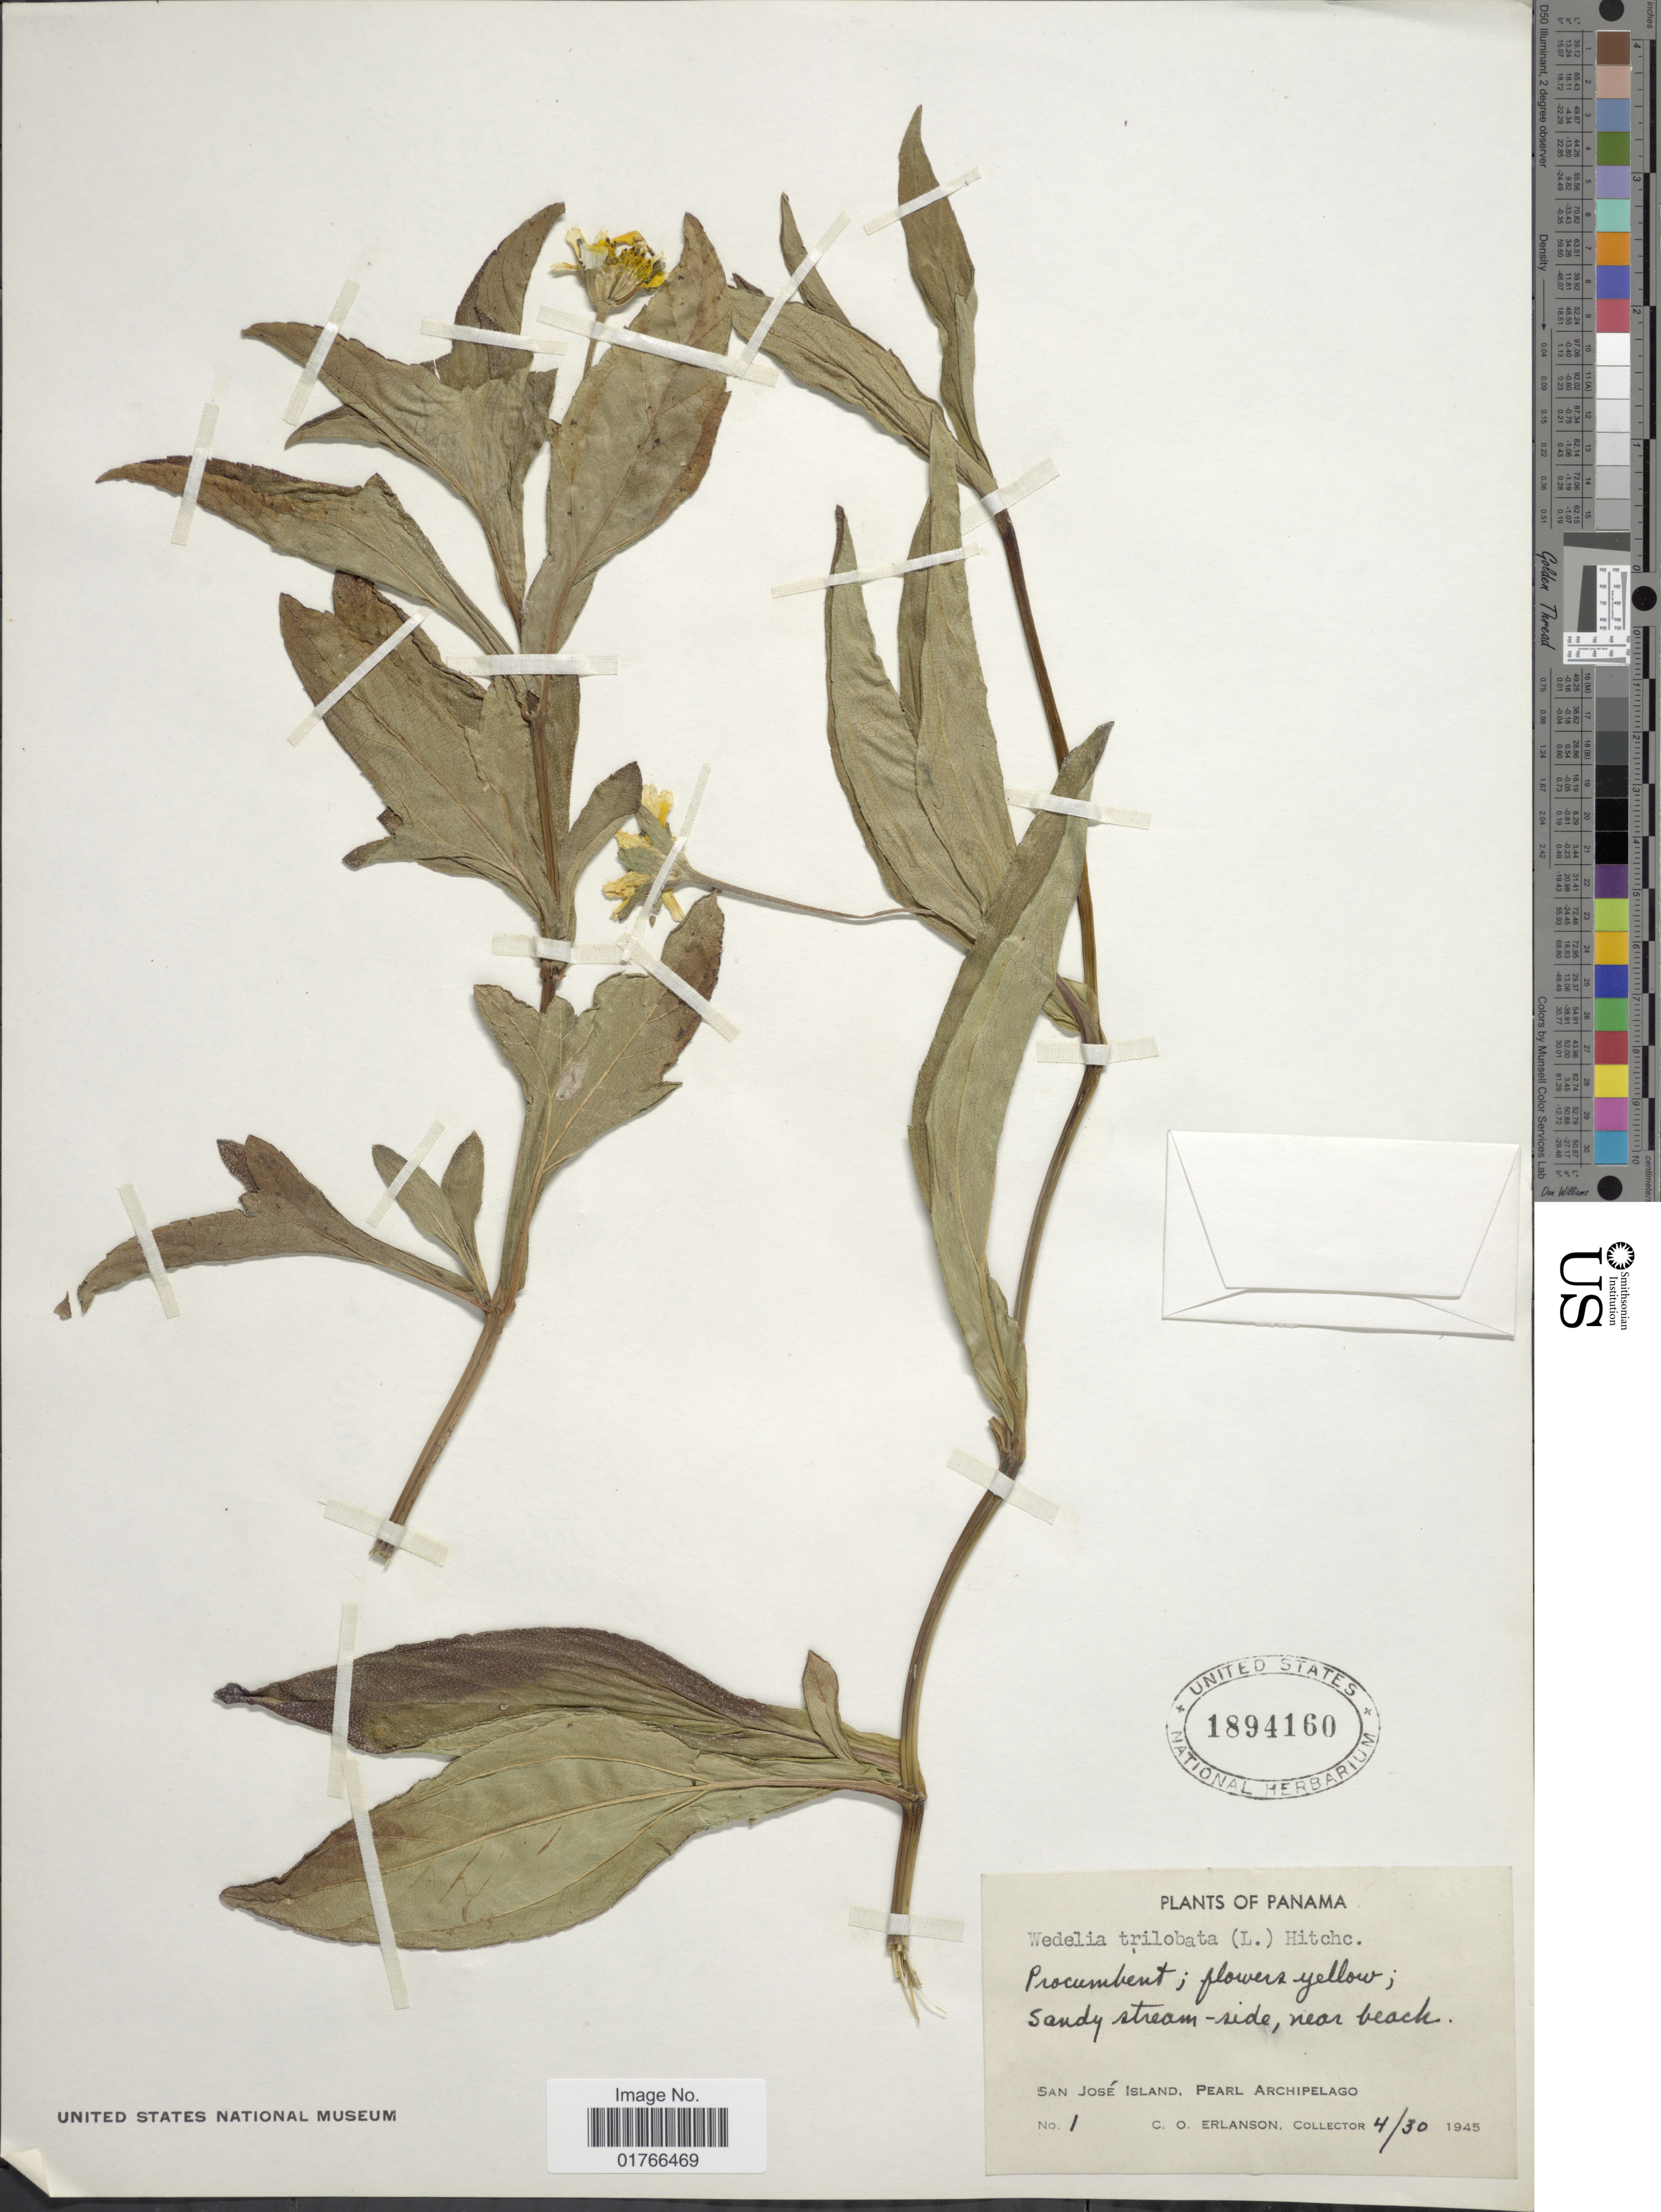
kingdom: Plantae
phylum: Tracheophyta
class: Magnoliopsida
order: Asterales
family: Asteraceae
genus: Sphagneticola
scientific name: Sphagneticola trilobata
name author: (L.) Pruski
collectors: C. O. Erlanson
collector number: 1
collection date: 1945-04-30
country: Panama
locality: San Jose Island, Pearl Archipelago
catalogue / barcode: US 1894160